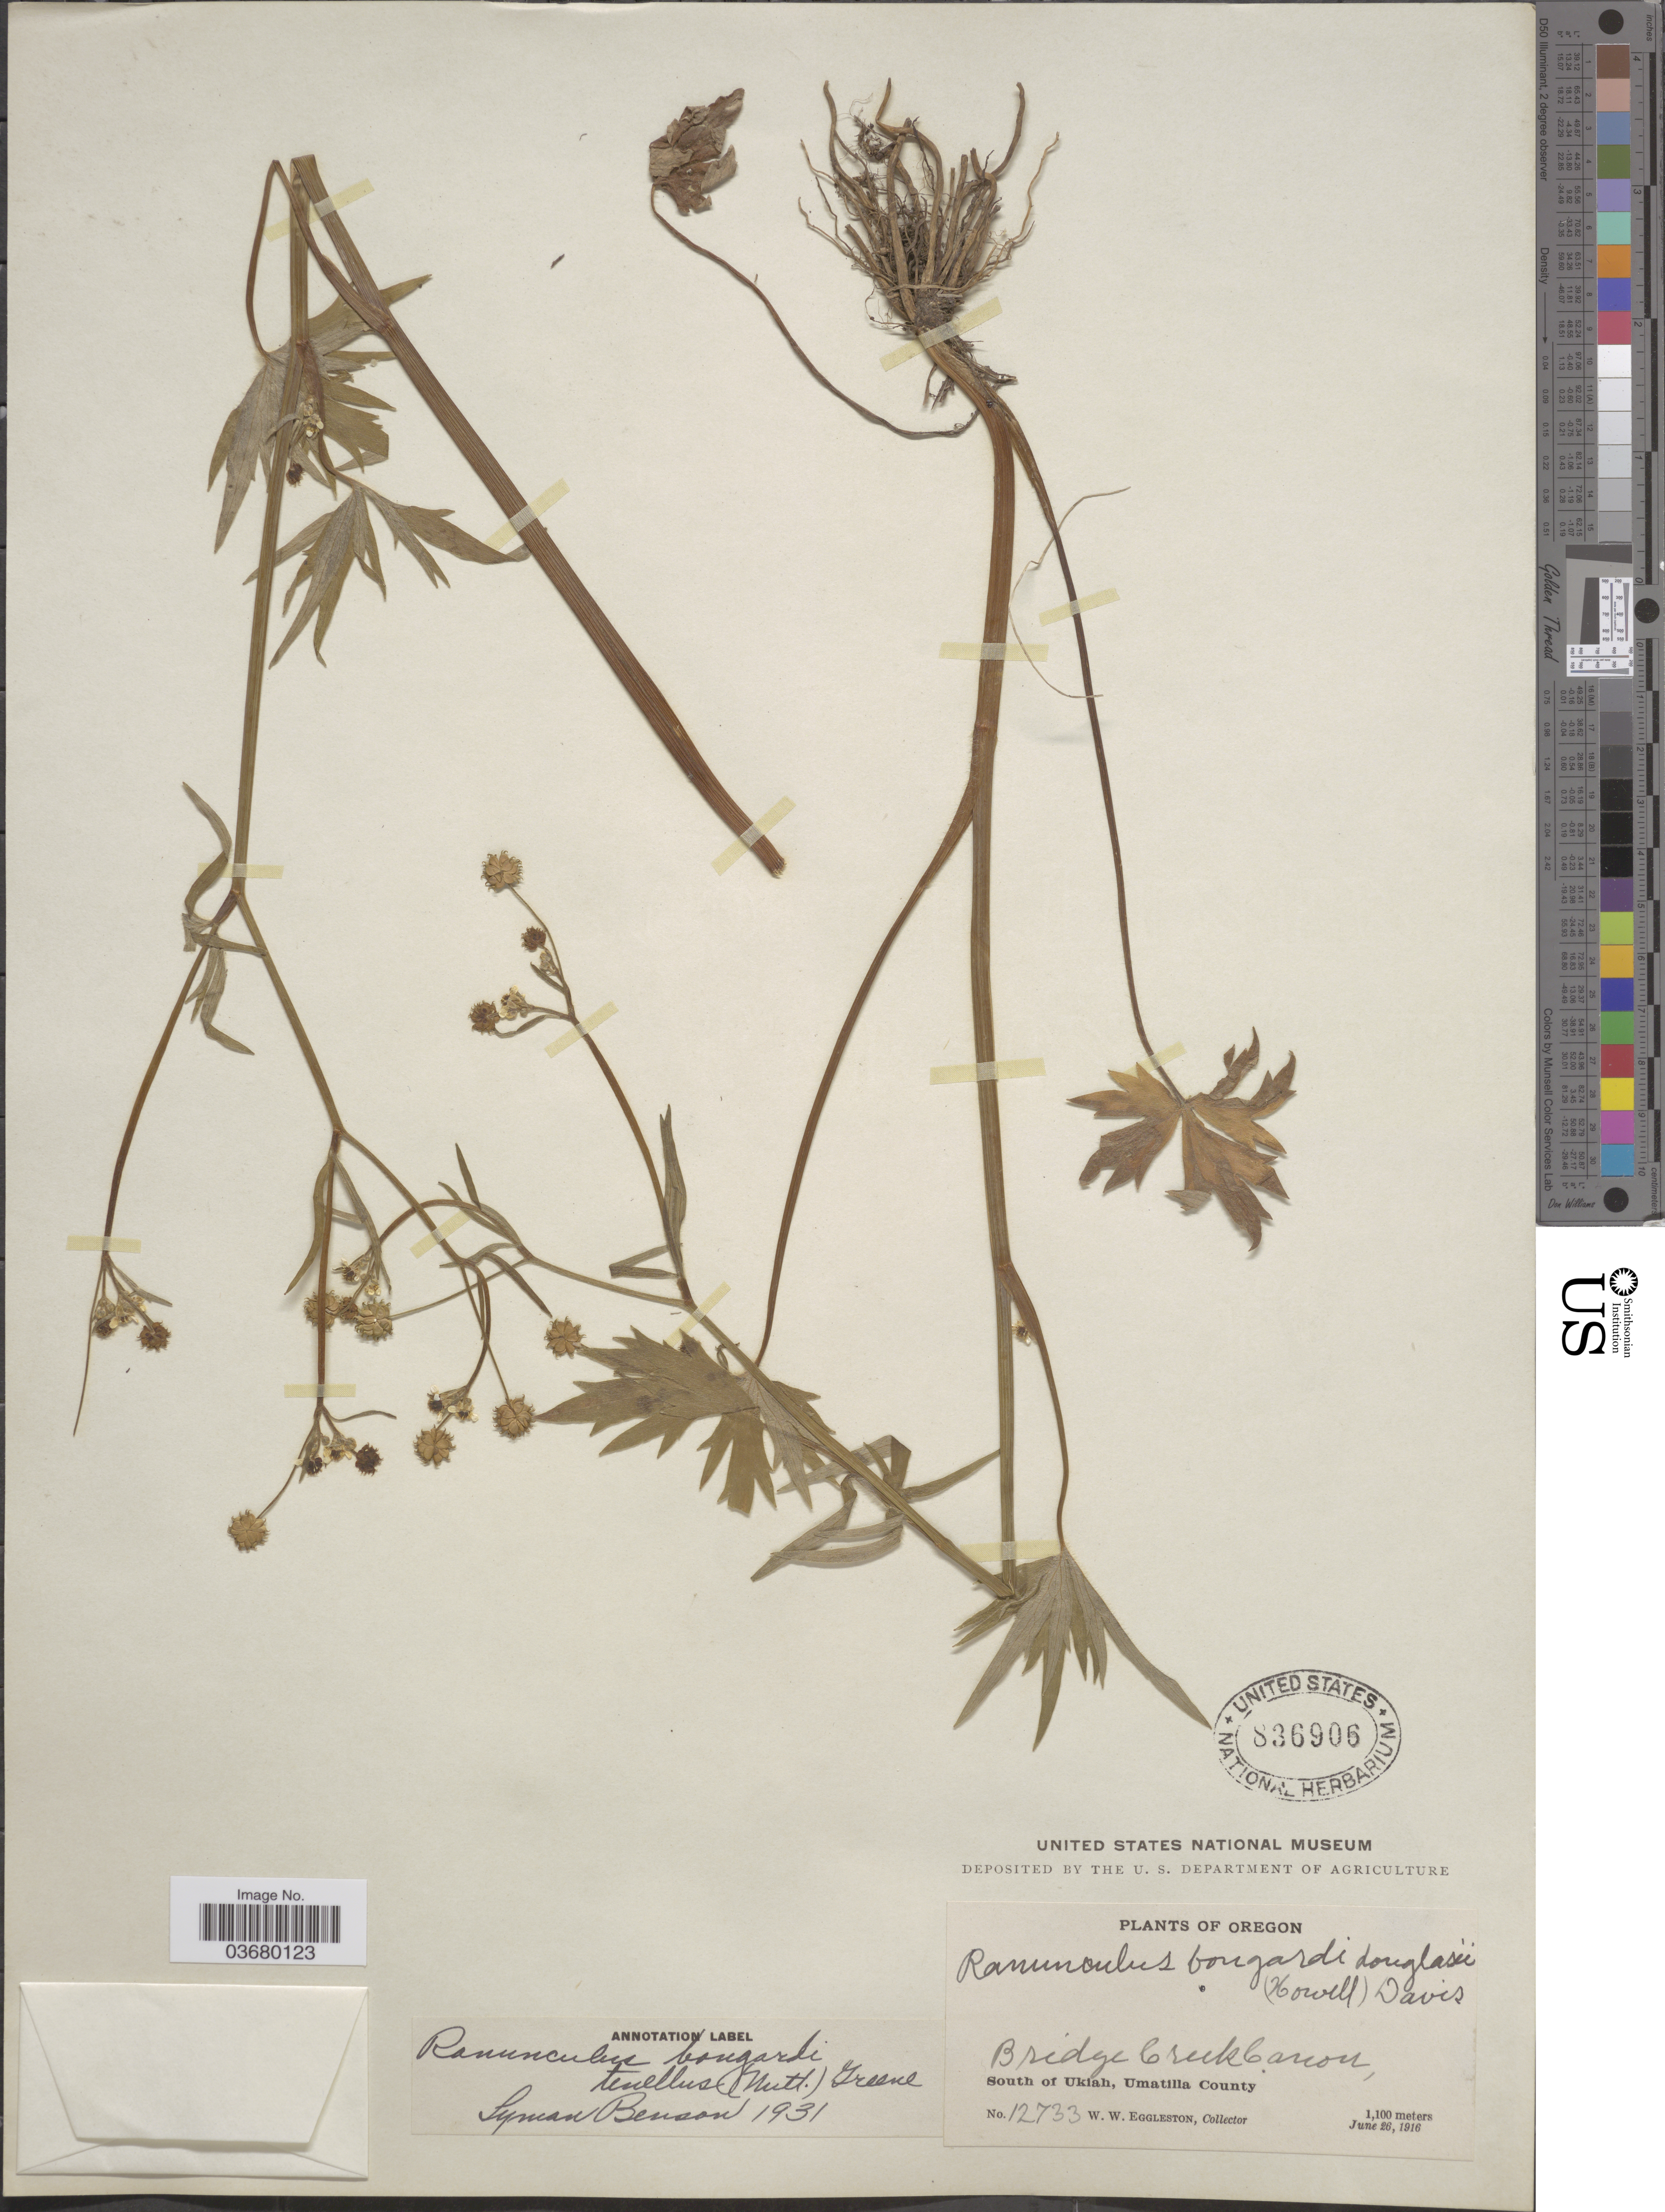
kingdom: Plantae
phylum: Tracheophyta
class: Magnoliopsida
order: Ranunculales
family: Ranunculaceae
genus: Ranunculus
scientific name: Ranunculus bongardii var. tenellus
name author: (A. Gray) Greene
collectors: W. W. Eggleston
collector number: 12733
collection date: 1916-06-26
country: United States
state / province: Oregon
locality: Bridge Creek Canon. South of Ukiah, Umatilla County.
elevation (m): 1100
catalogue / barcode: US 836906